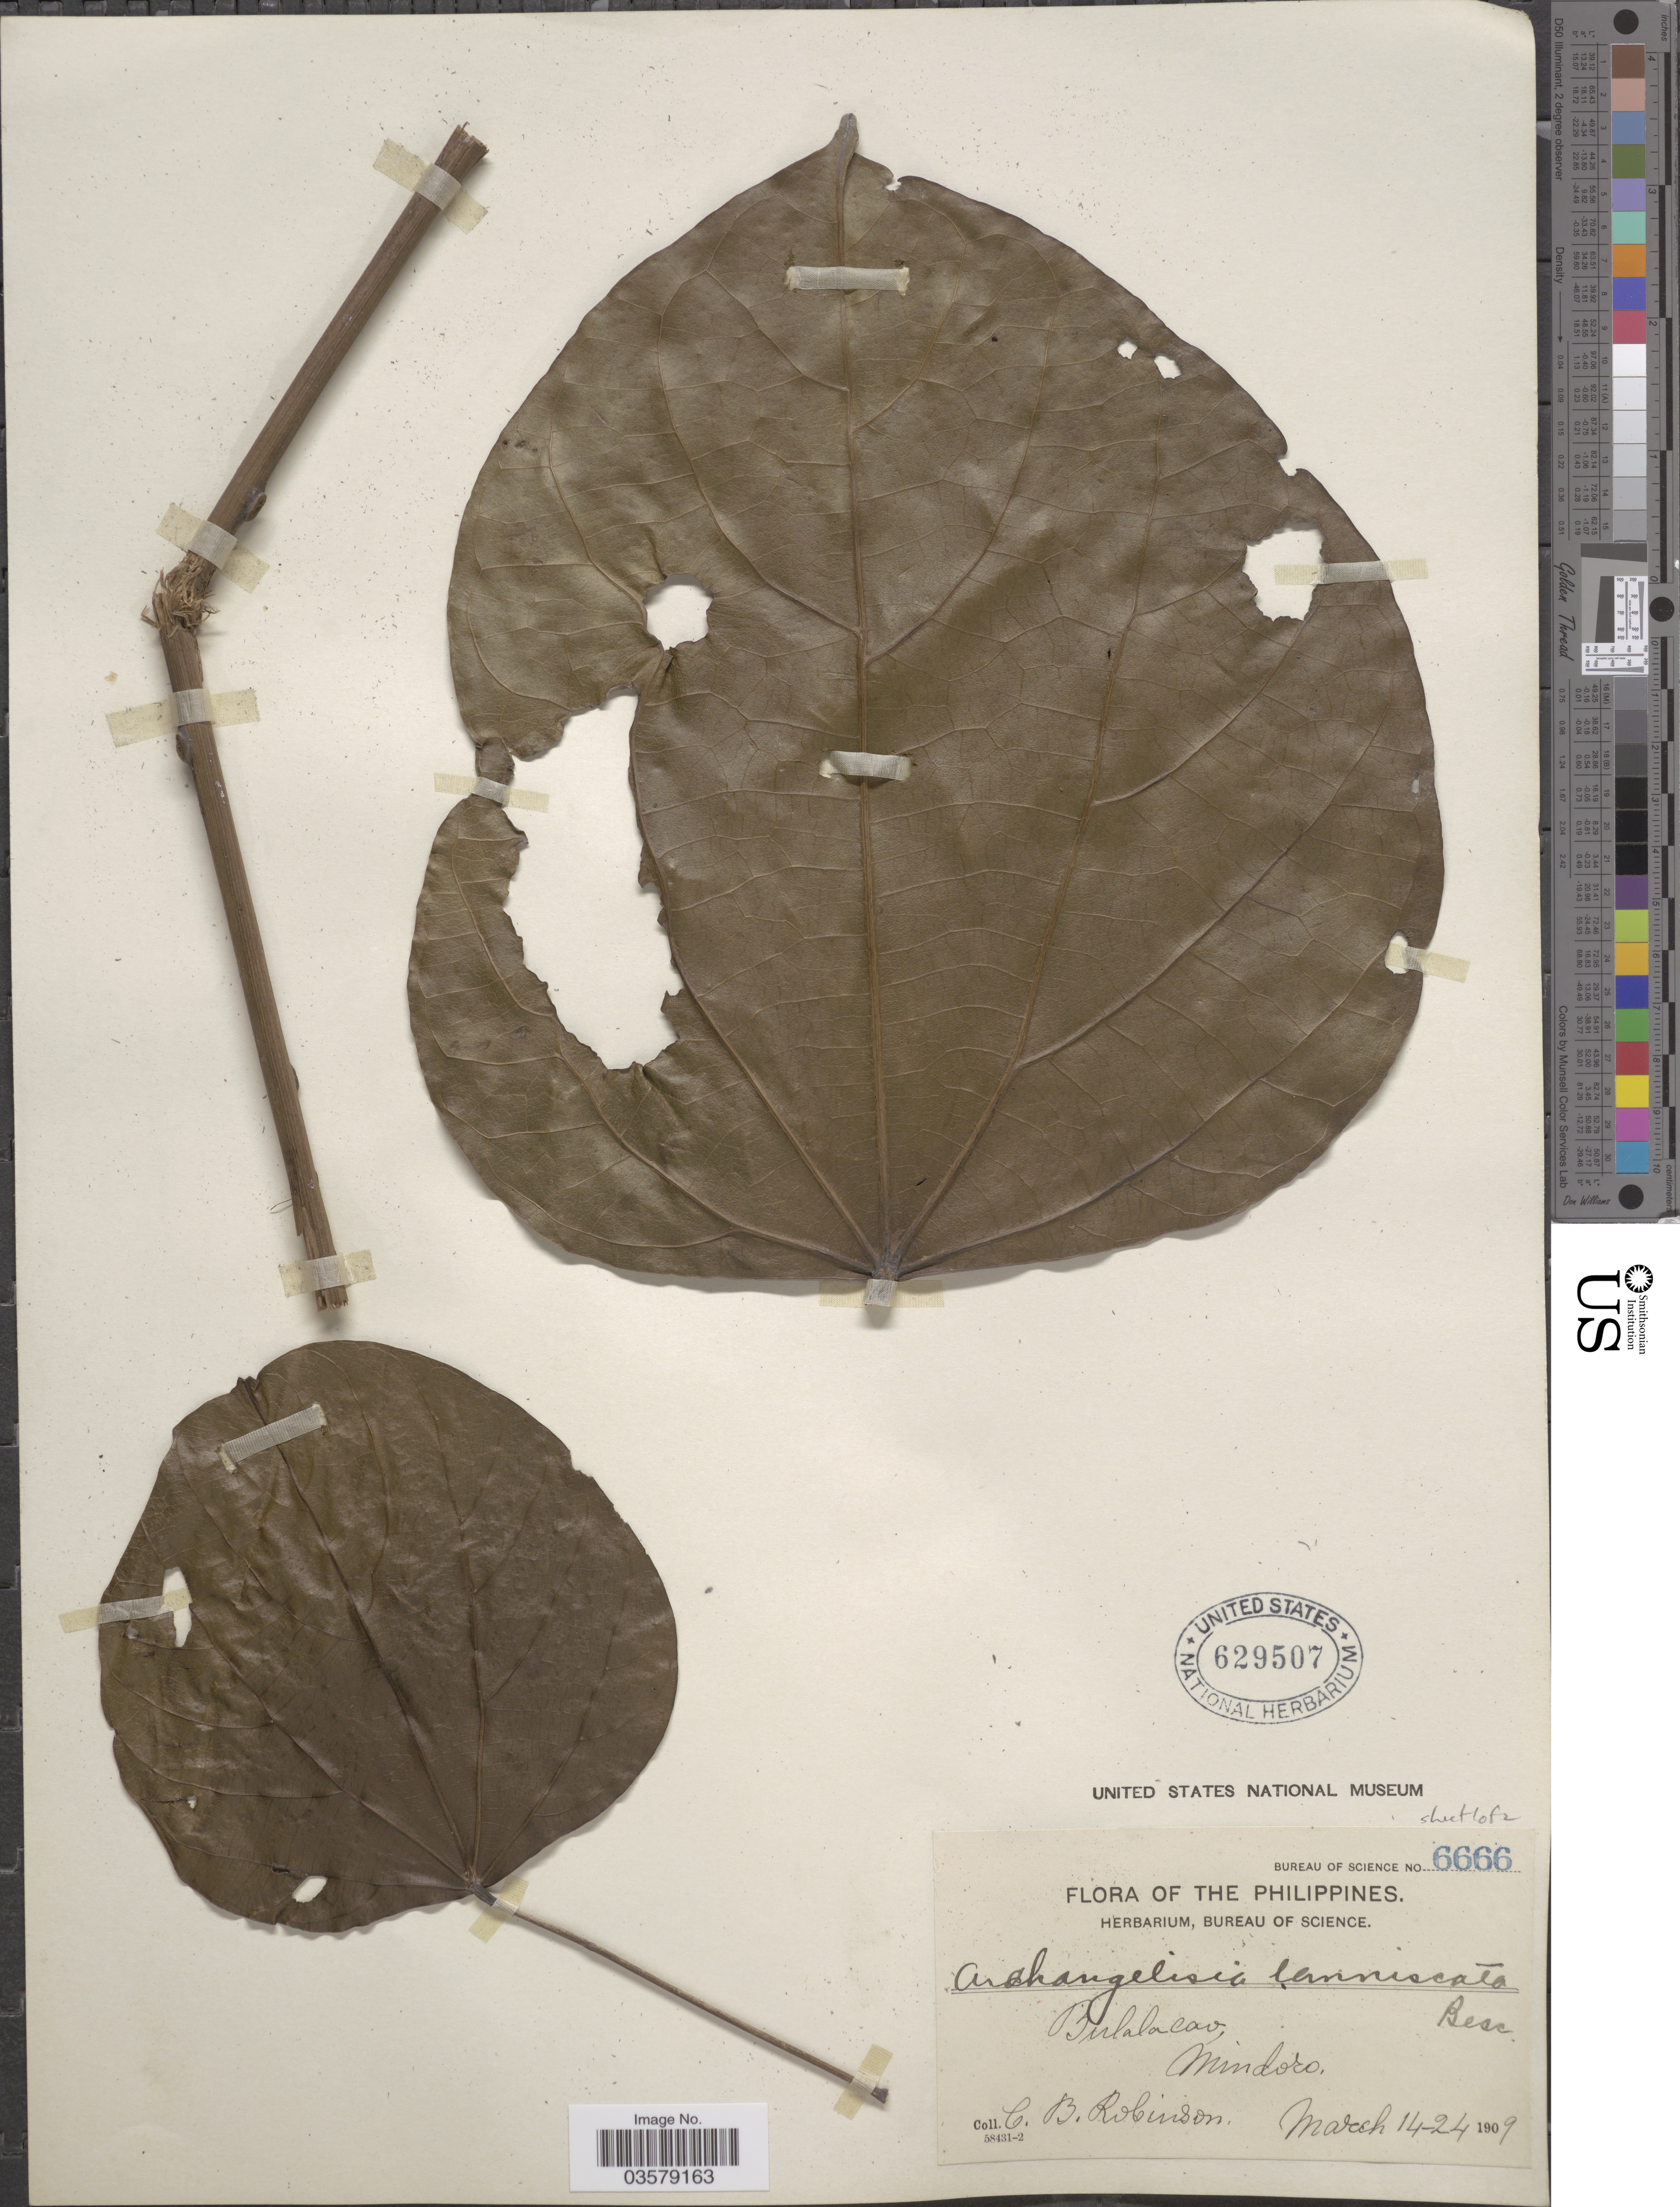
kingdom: Plantae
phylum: Tracheophyta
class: Magnoliopsida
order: Ranunculales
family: Menispermaceae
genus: Arcangelisia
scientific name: Arcangelisia flava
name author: (L.) Merr.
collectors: C. Robinson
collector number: Bureau of Science 6666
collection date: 1909-03-14/1909-03-24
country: Philippines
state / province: Mimaropa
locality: Bulalacao, Mindoro.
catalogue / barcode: US 629507